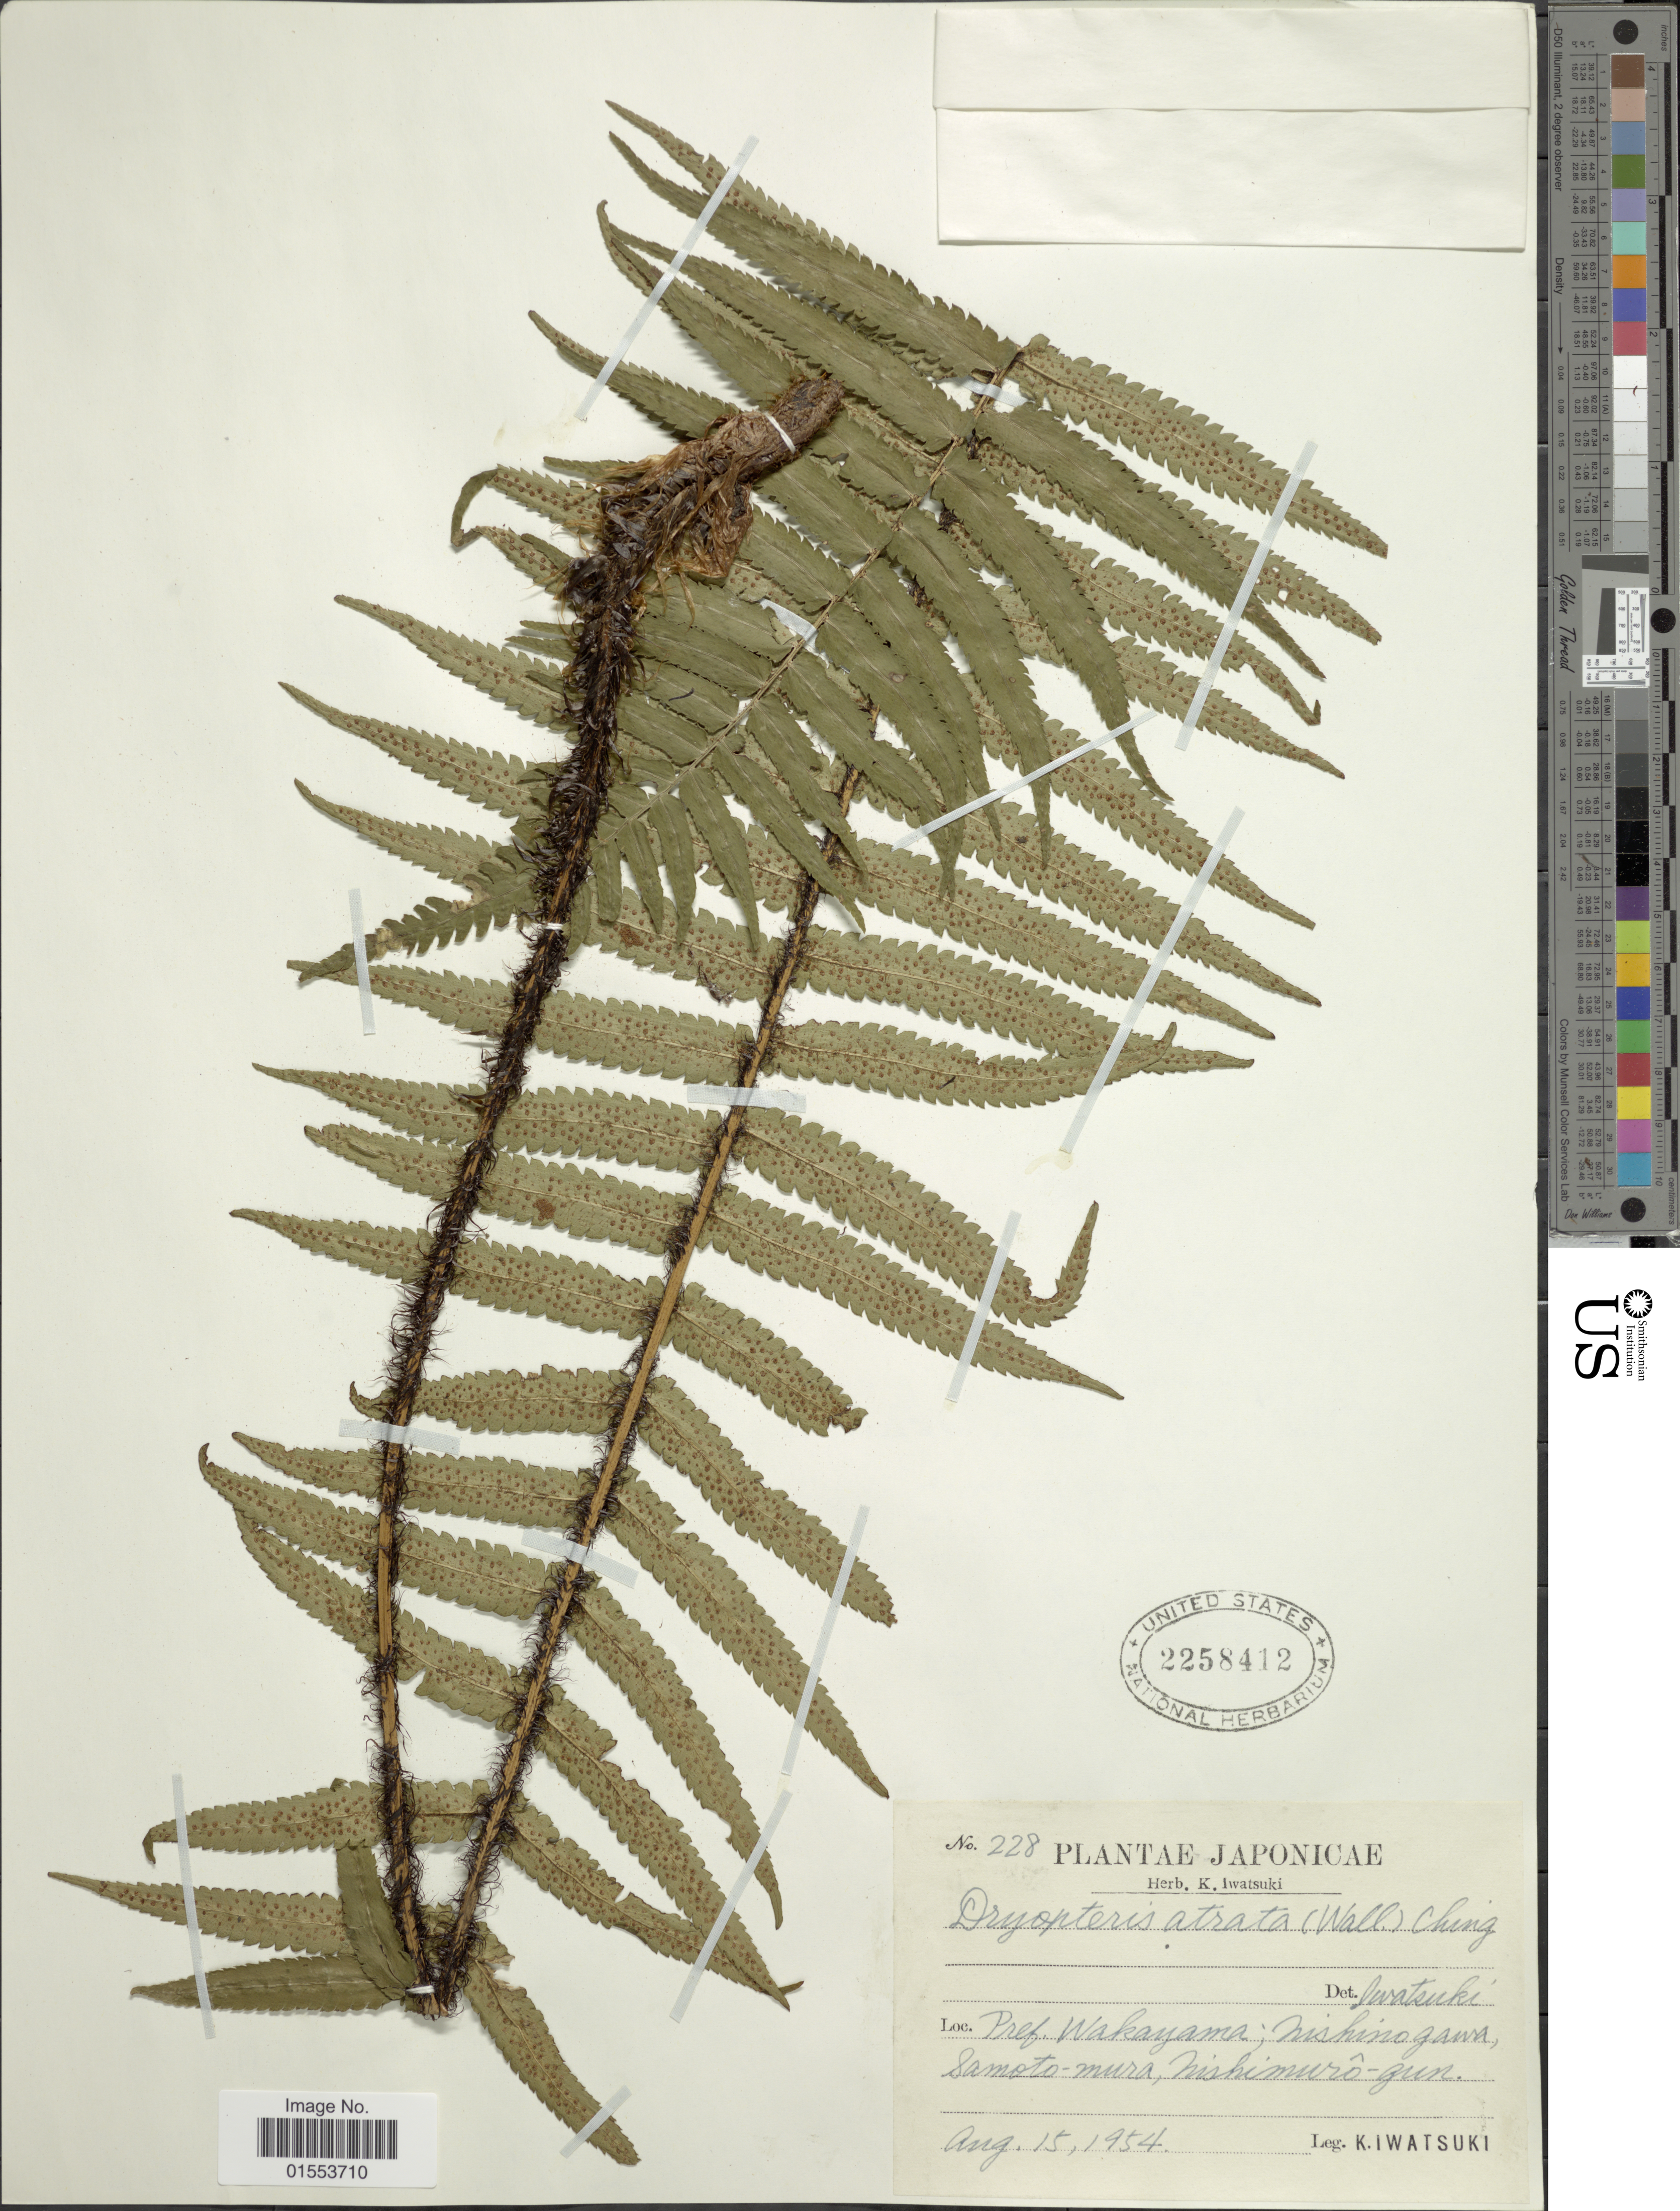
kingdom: Plantae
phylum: Tracheophyta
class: Polypodiopsida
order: Polypodiales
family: Dryopteridaceae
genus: Dryopteris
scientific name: Dryopteris atrata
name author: (Wall. ex Kunze) Ching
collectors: K. Iwatsuki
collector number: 228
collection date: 1954-08-15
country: Japan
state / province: Wakayama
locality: Japonicae, Pref. Wakayama; Nishino gawa, Samoto-mura, Nishimuro-gun.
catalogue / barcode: US 2258412